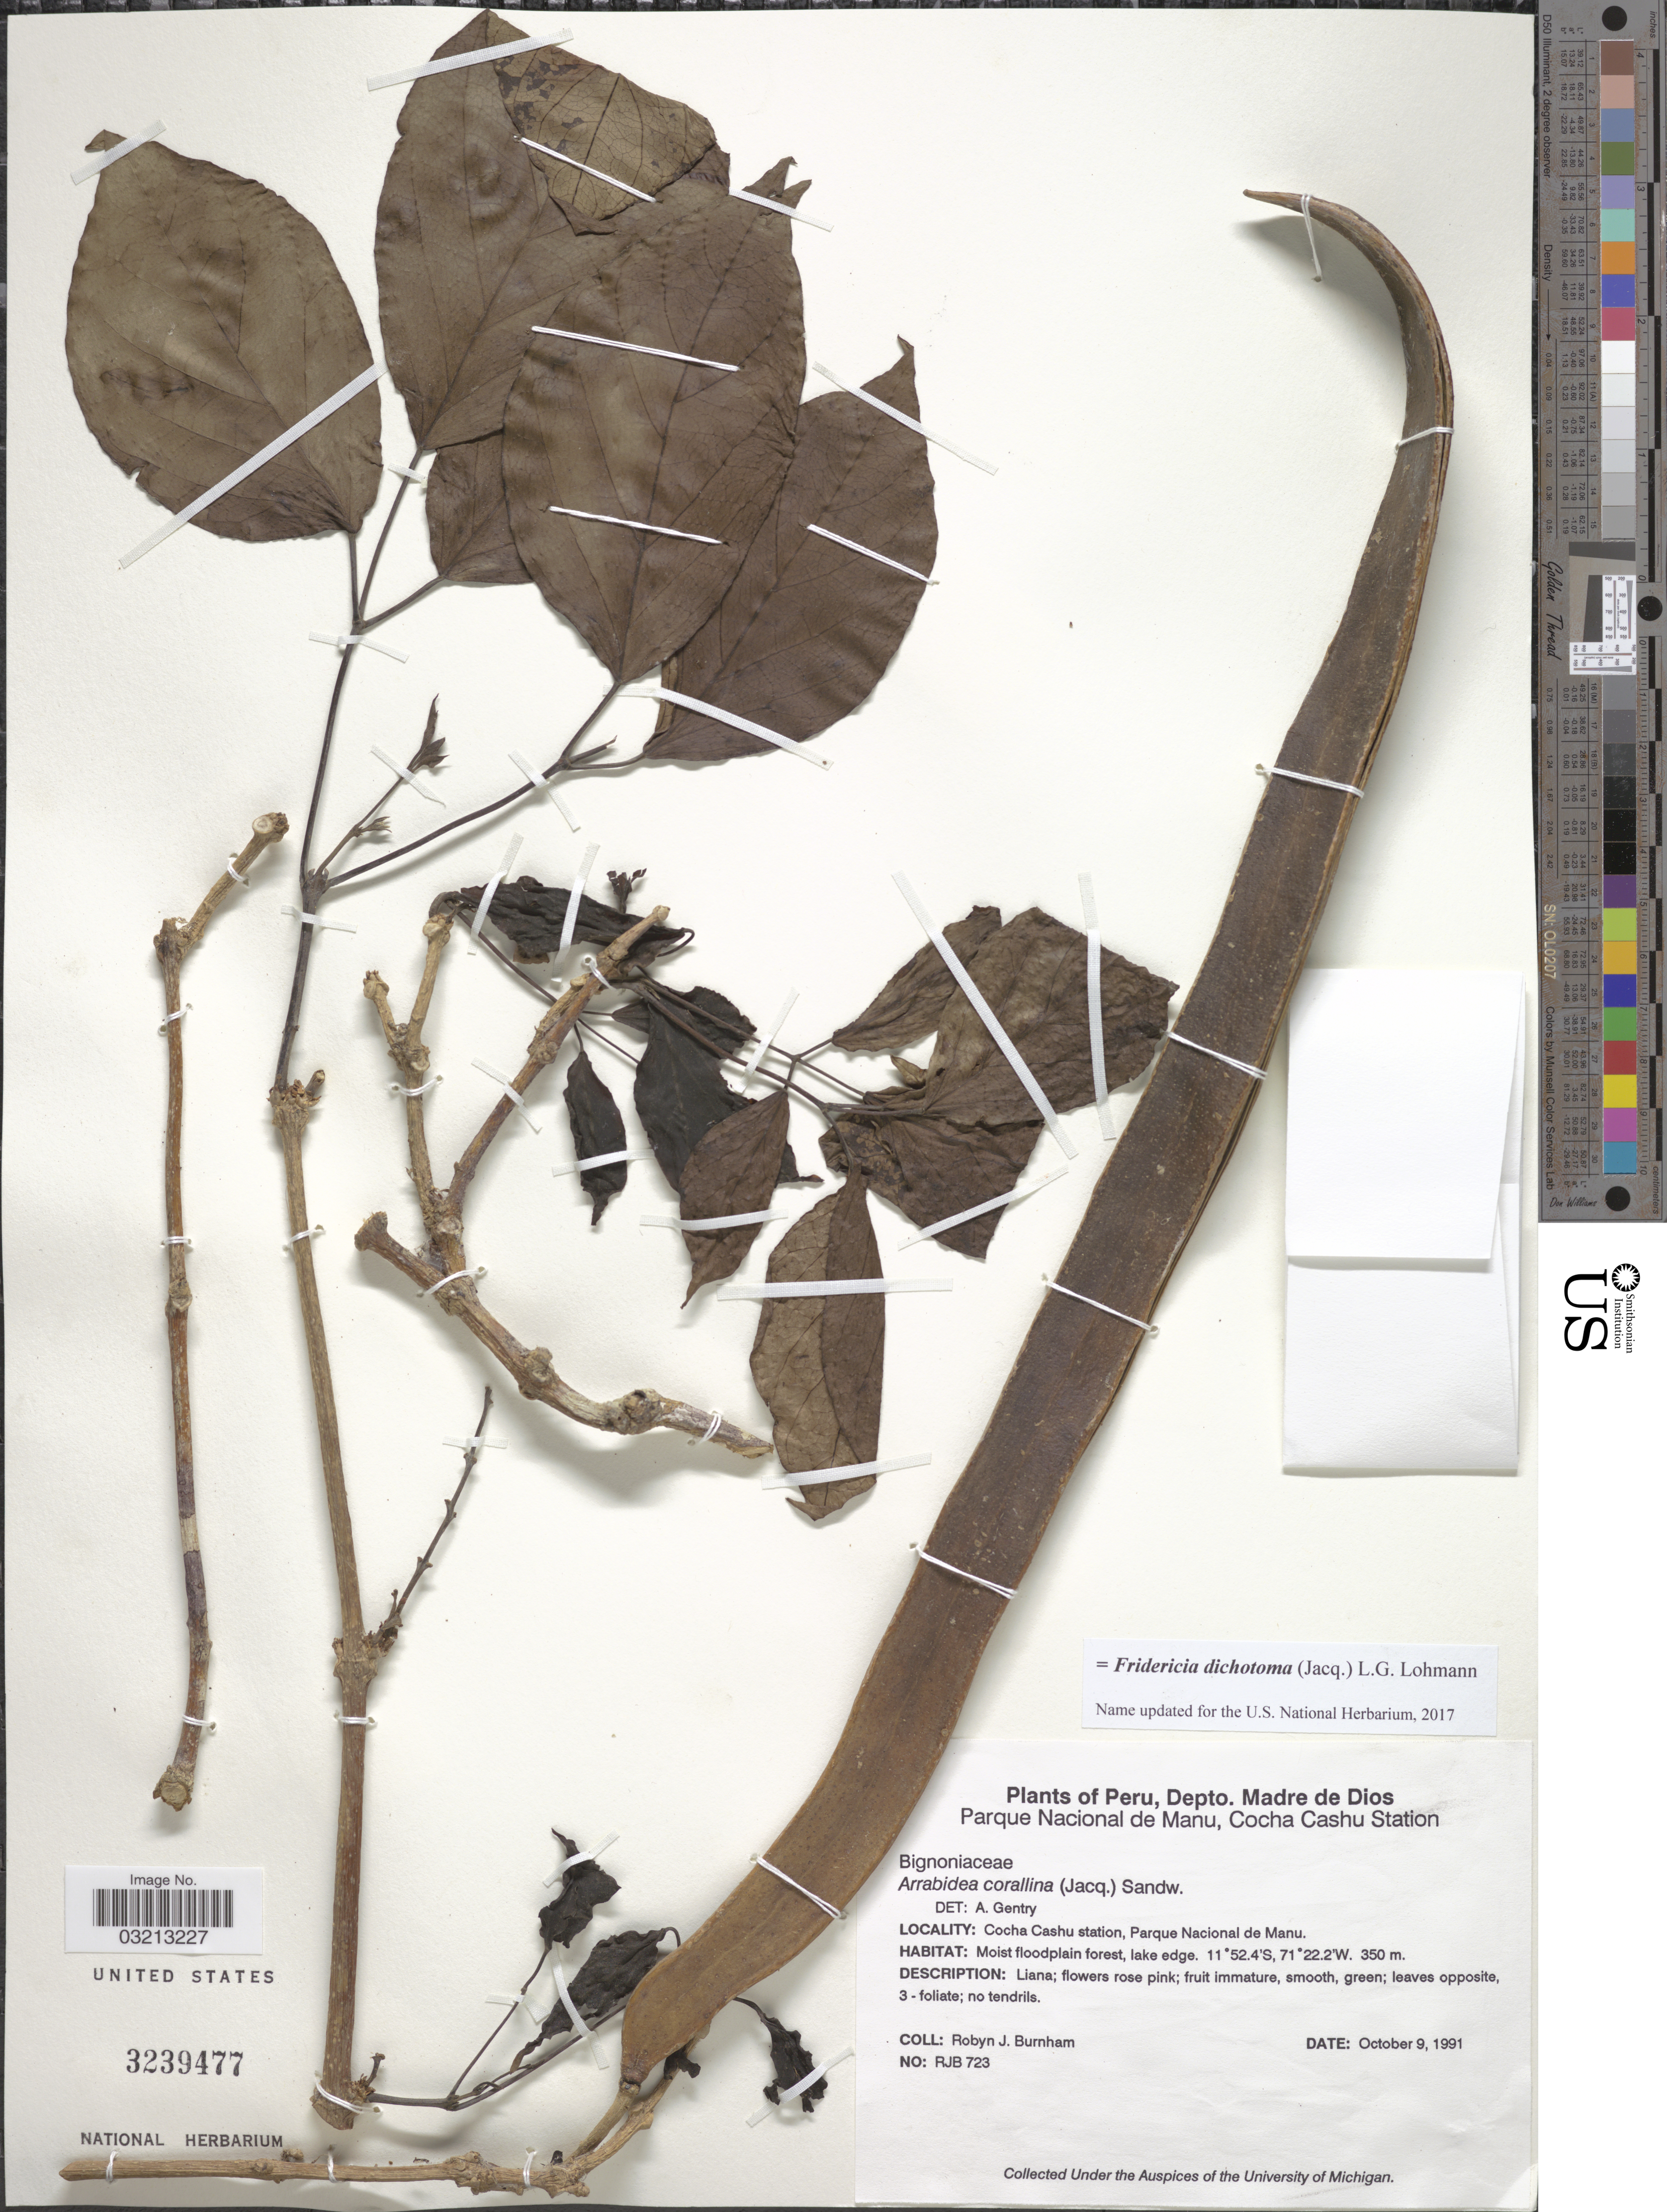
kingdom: Plantae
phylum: Tracheophyta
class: Magnoliopsida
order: Lamiales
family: Bignoniaceae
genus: Fridericia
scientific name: Fridericia dichotoma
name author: (Jacq.) L.G. Lohmann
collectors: R. J. Burnham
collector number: RJB723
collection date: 1991-10-09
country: Peru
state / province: Madre de Dios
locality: Depto. Madre de Dios. Parque Nacional de Manu, Cocha Cashu Station. Cocha Cashu station, Parque Nacional de Manu.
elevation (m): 350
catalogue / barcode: US 3239477